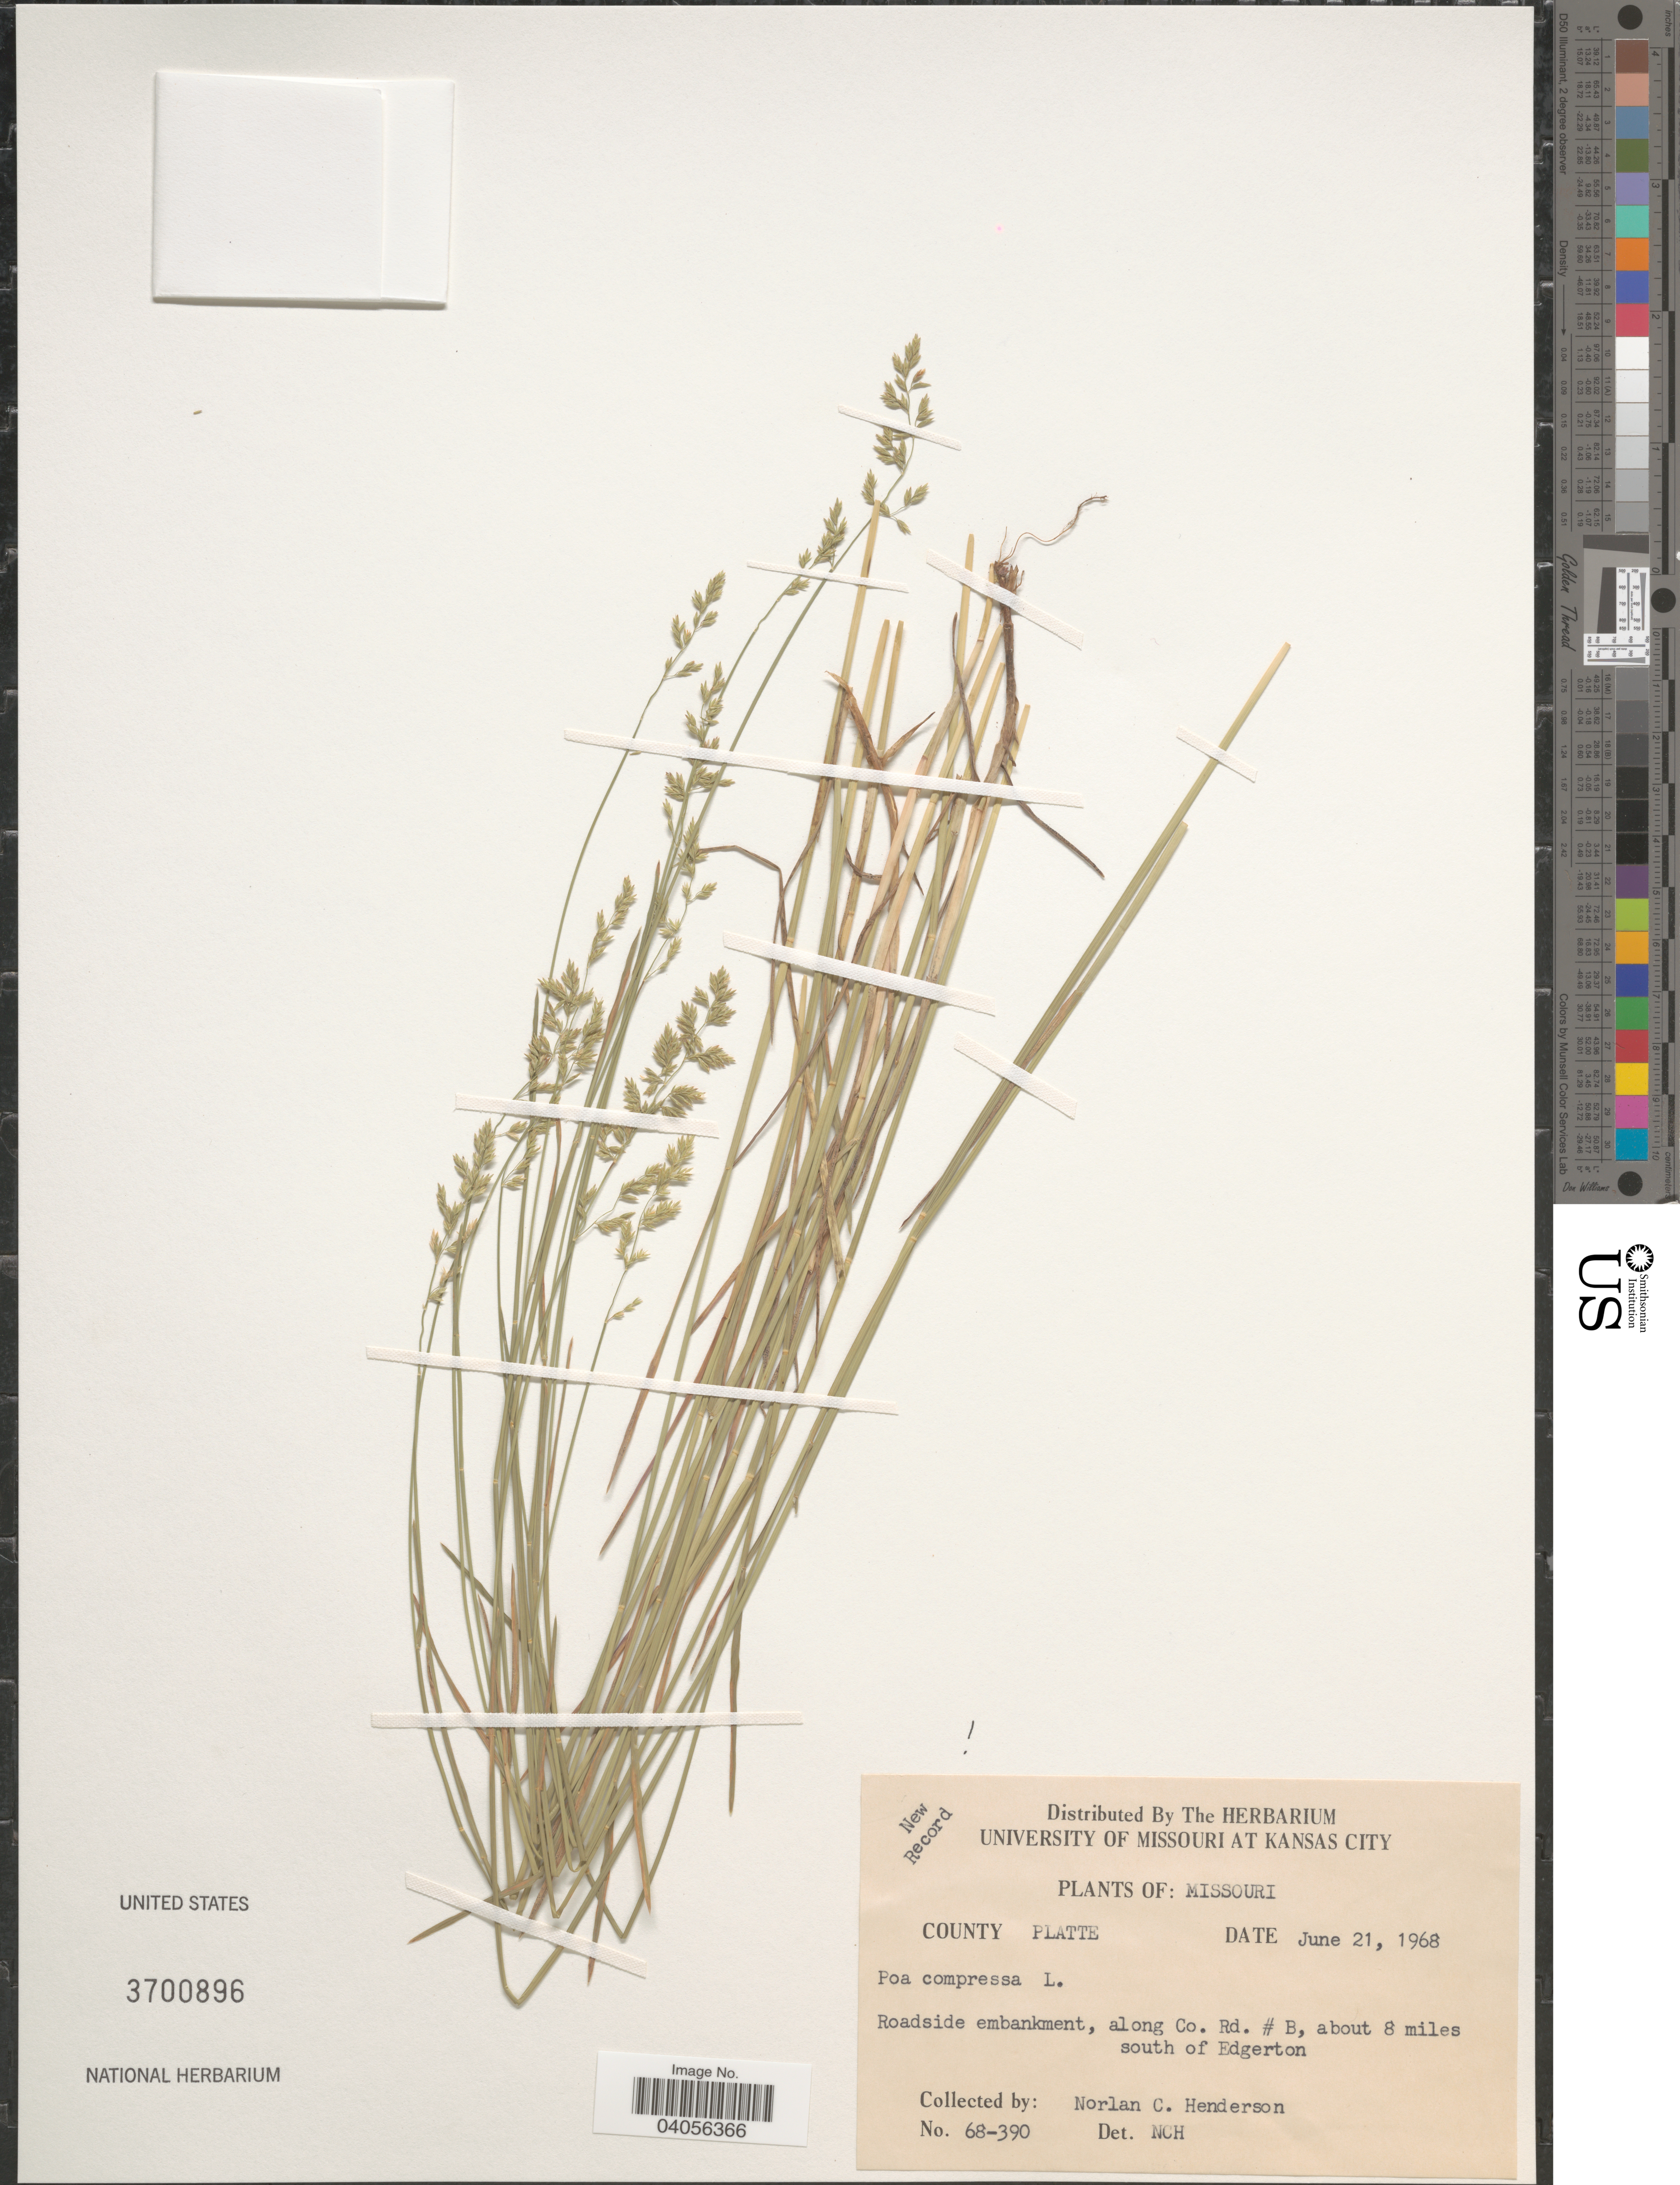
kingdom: Plantae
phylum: Tracheophyta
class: Liliopsida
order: Poales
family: Poaceae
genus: Poa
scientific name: Poa compressa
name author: L.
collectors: N. C. Henderson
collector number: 68-390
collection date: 1968-06-21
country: United States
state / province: Missouri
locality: County Platte. Roadside embankment, along Co. Rd. # B, about 8 miles south of Edgerton.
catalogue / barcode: US 3700896